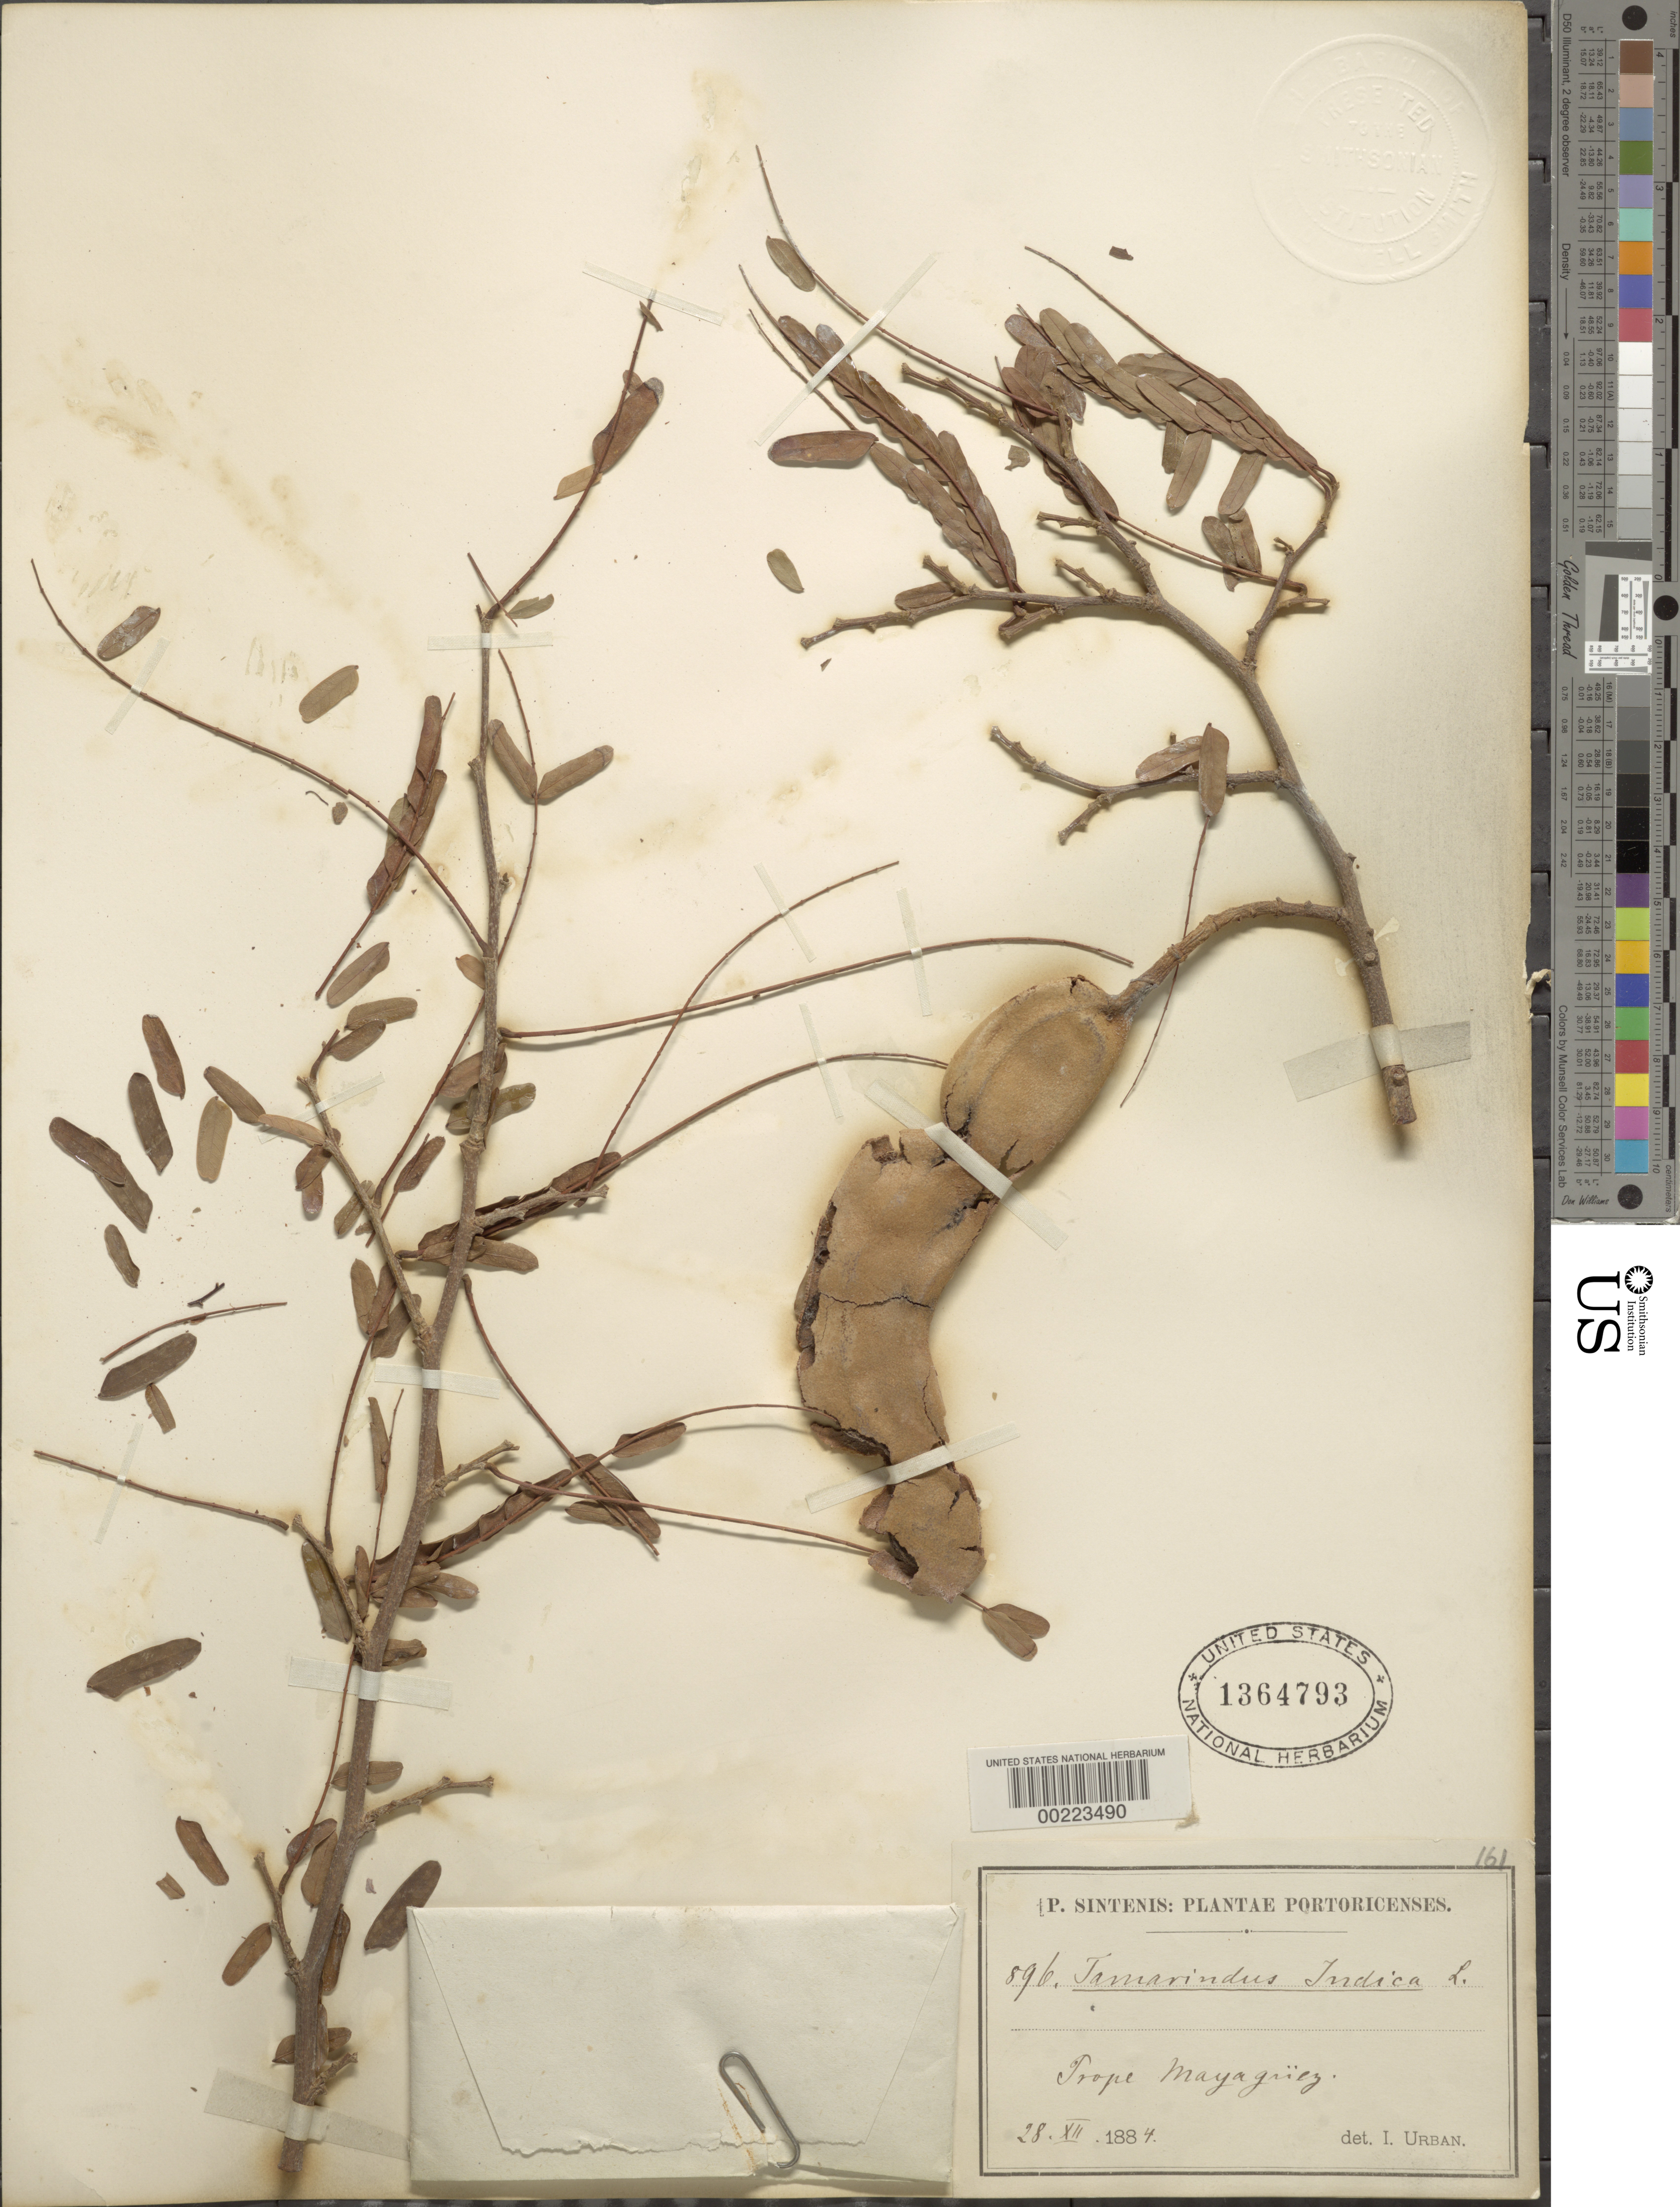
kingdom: Plantae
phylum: Tracheophyta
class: Magnoliopsida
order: Fabales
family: Fabaceae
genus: Tamarindus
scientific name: Tamarindus indica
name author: L.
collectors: P. Sintenis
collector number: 896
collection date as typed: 28 Dec 1884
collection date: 1884-12-28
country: Puerto Rico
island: Greater Antilles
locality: Near mayaguez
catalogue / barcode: US 1364793